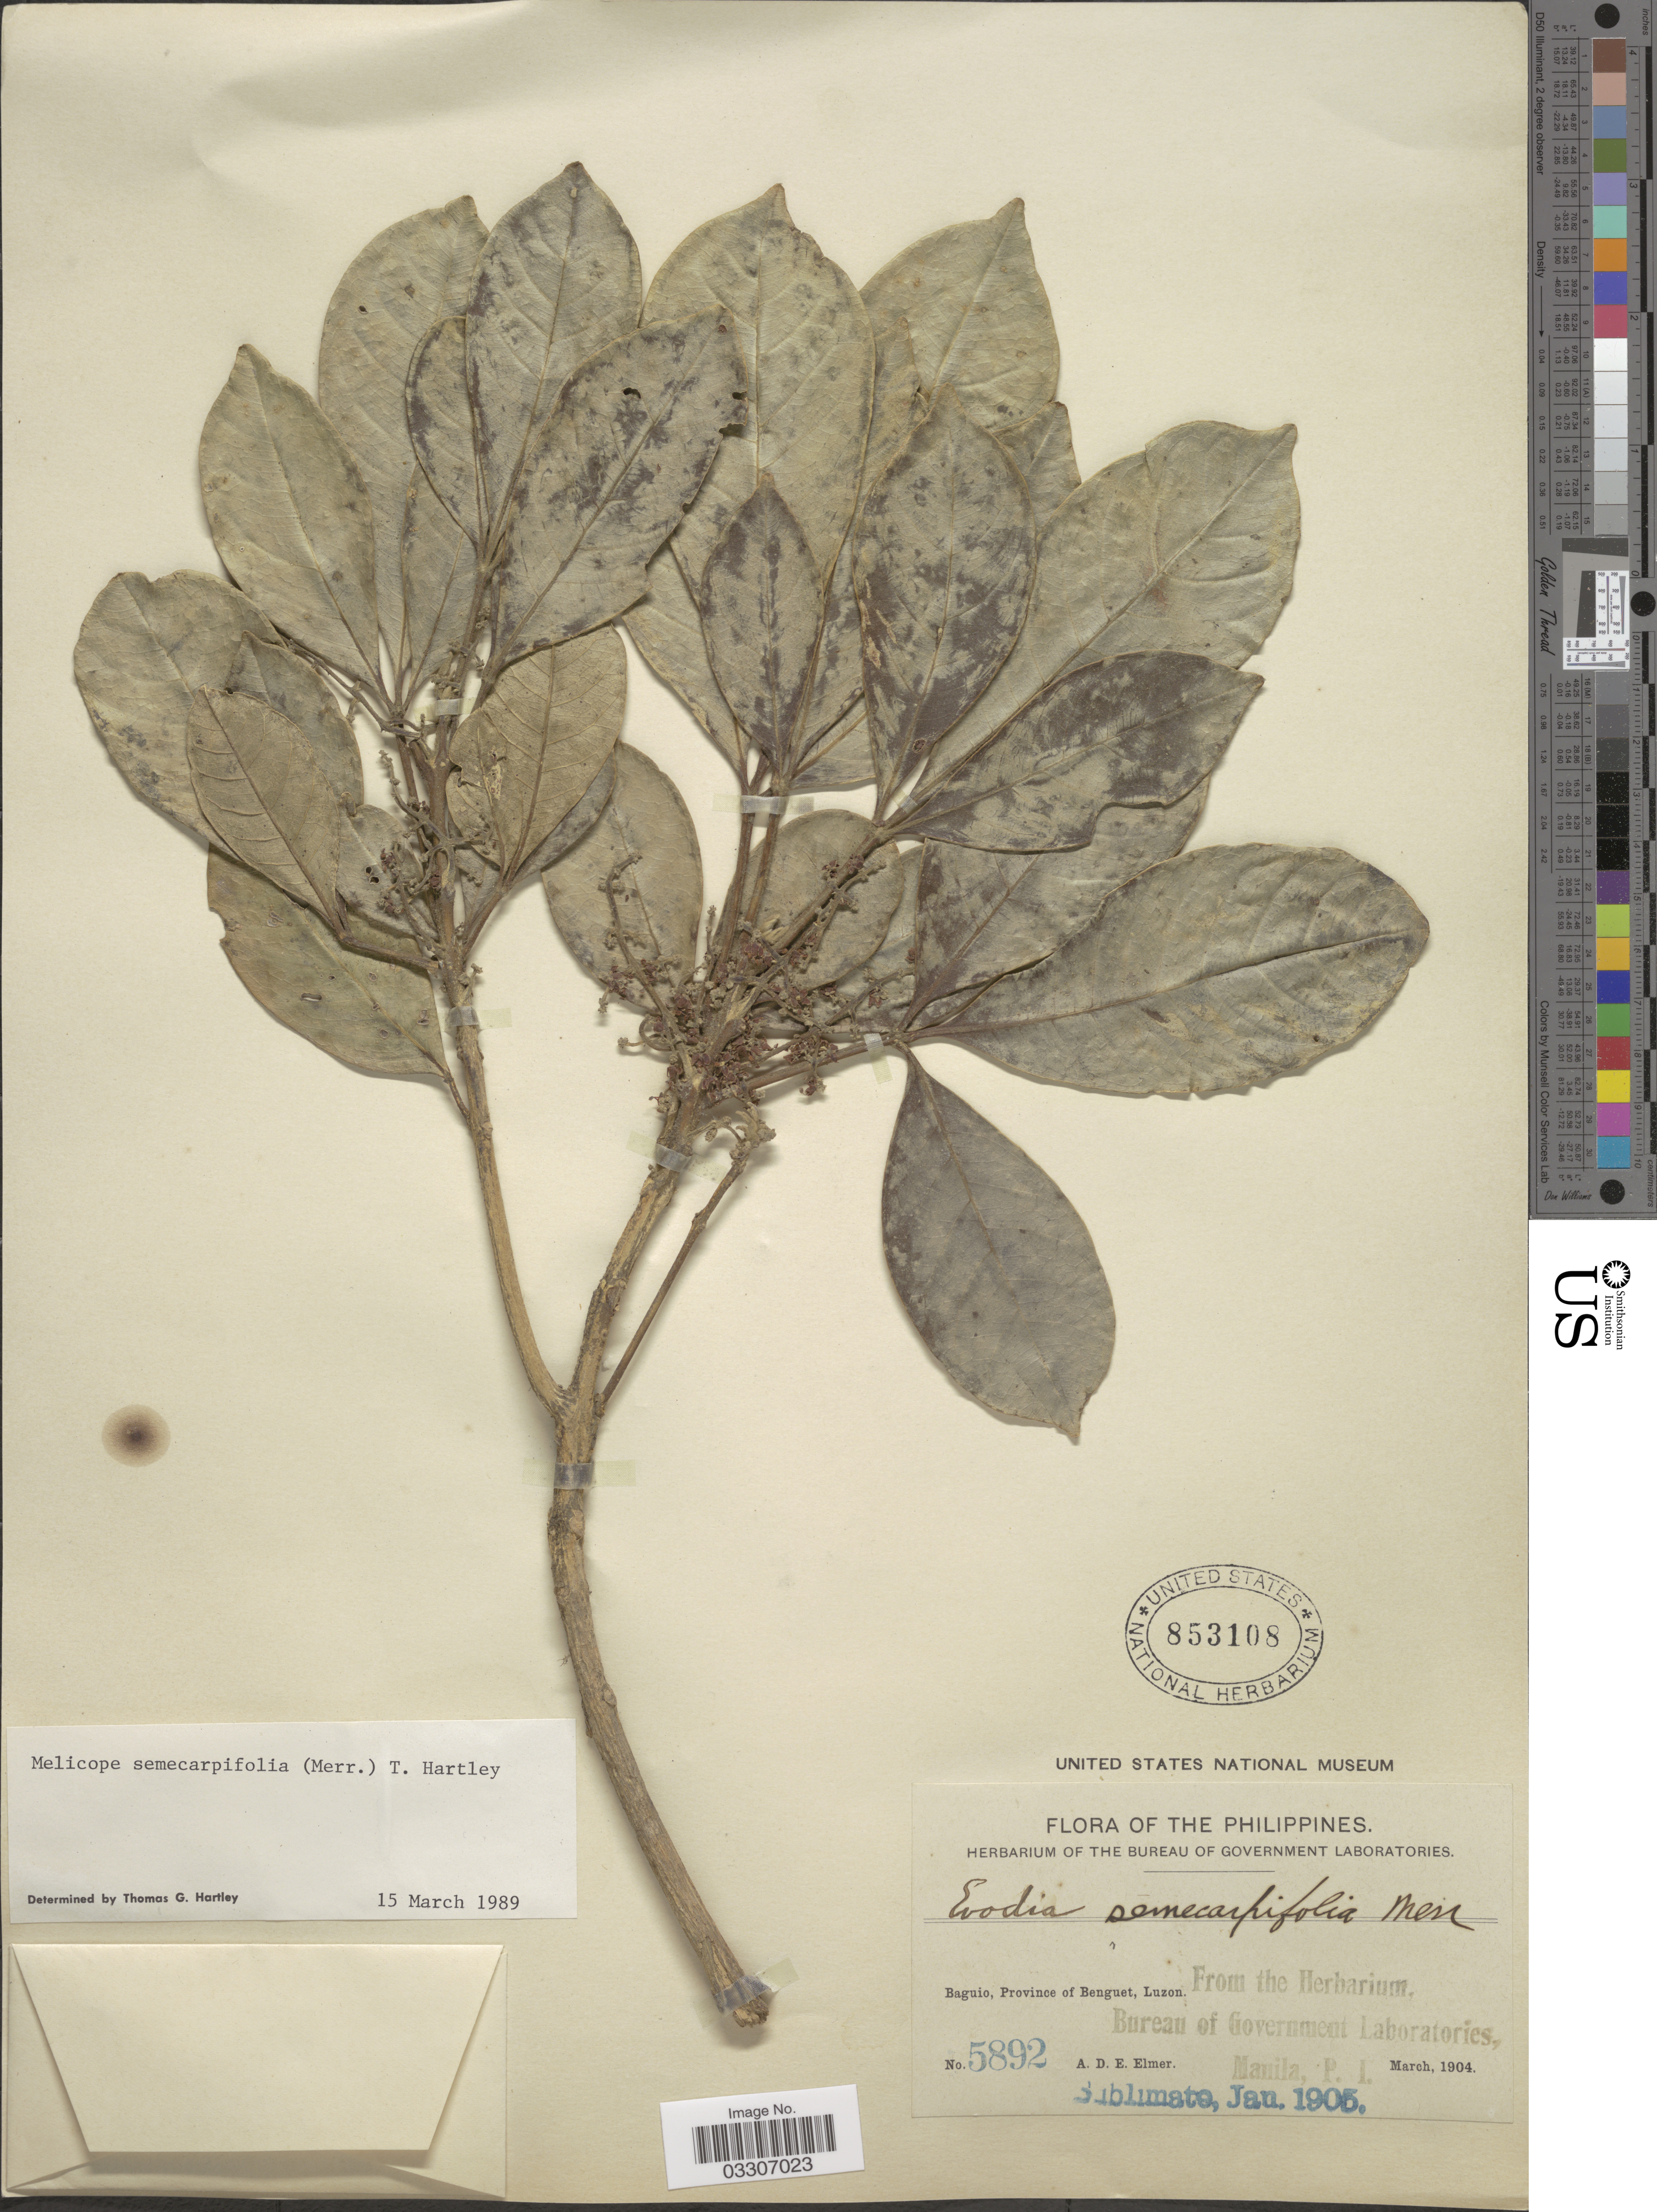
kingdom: Plantae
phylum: Tracheophyta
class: Magnoliopsida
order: Sapindales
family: Rutaceae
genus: Melicope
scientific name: Melicope semecarpifolia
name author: (Merr.) T.G. Hartley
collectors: A. D. E. Elmer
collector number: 5892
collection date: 1904-03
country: Philippines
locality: Baguio, Province of Benguet, Luzon.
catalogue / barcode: US 853108